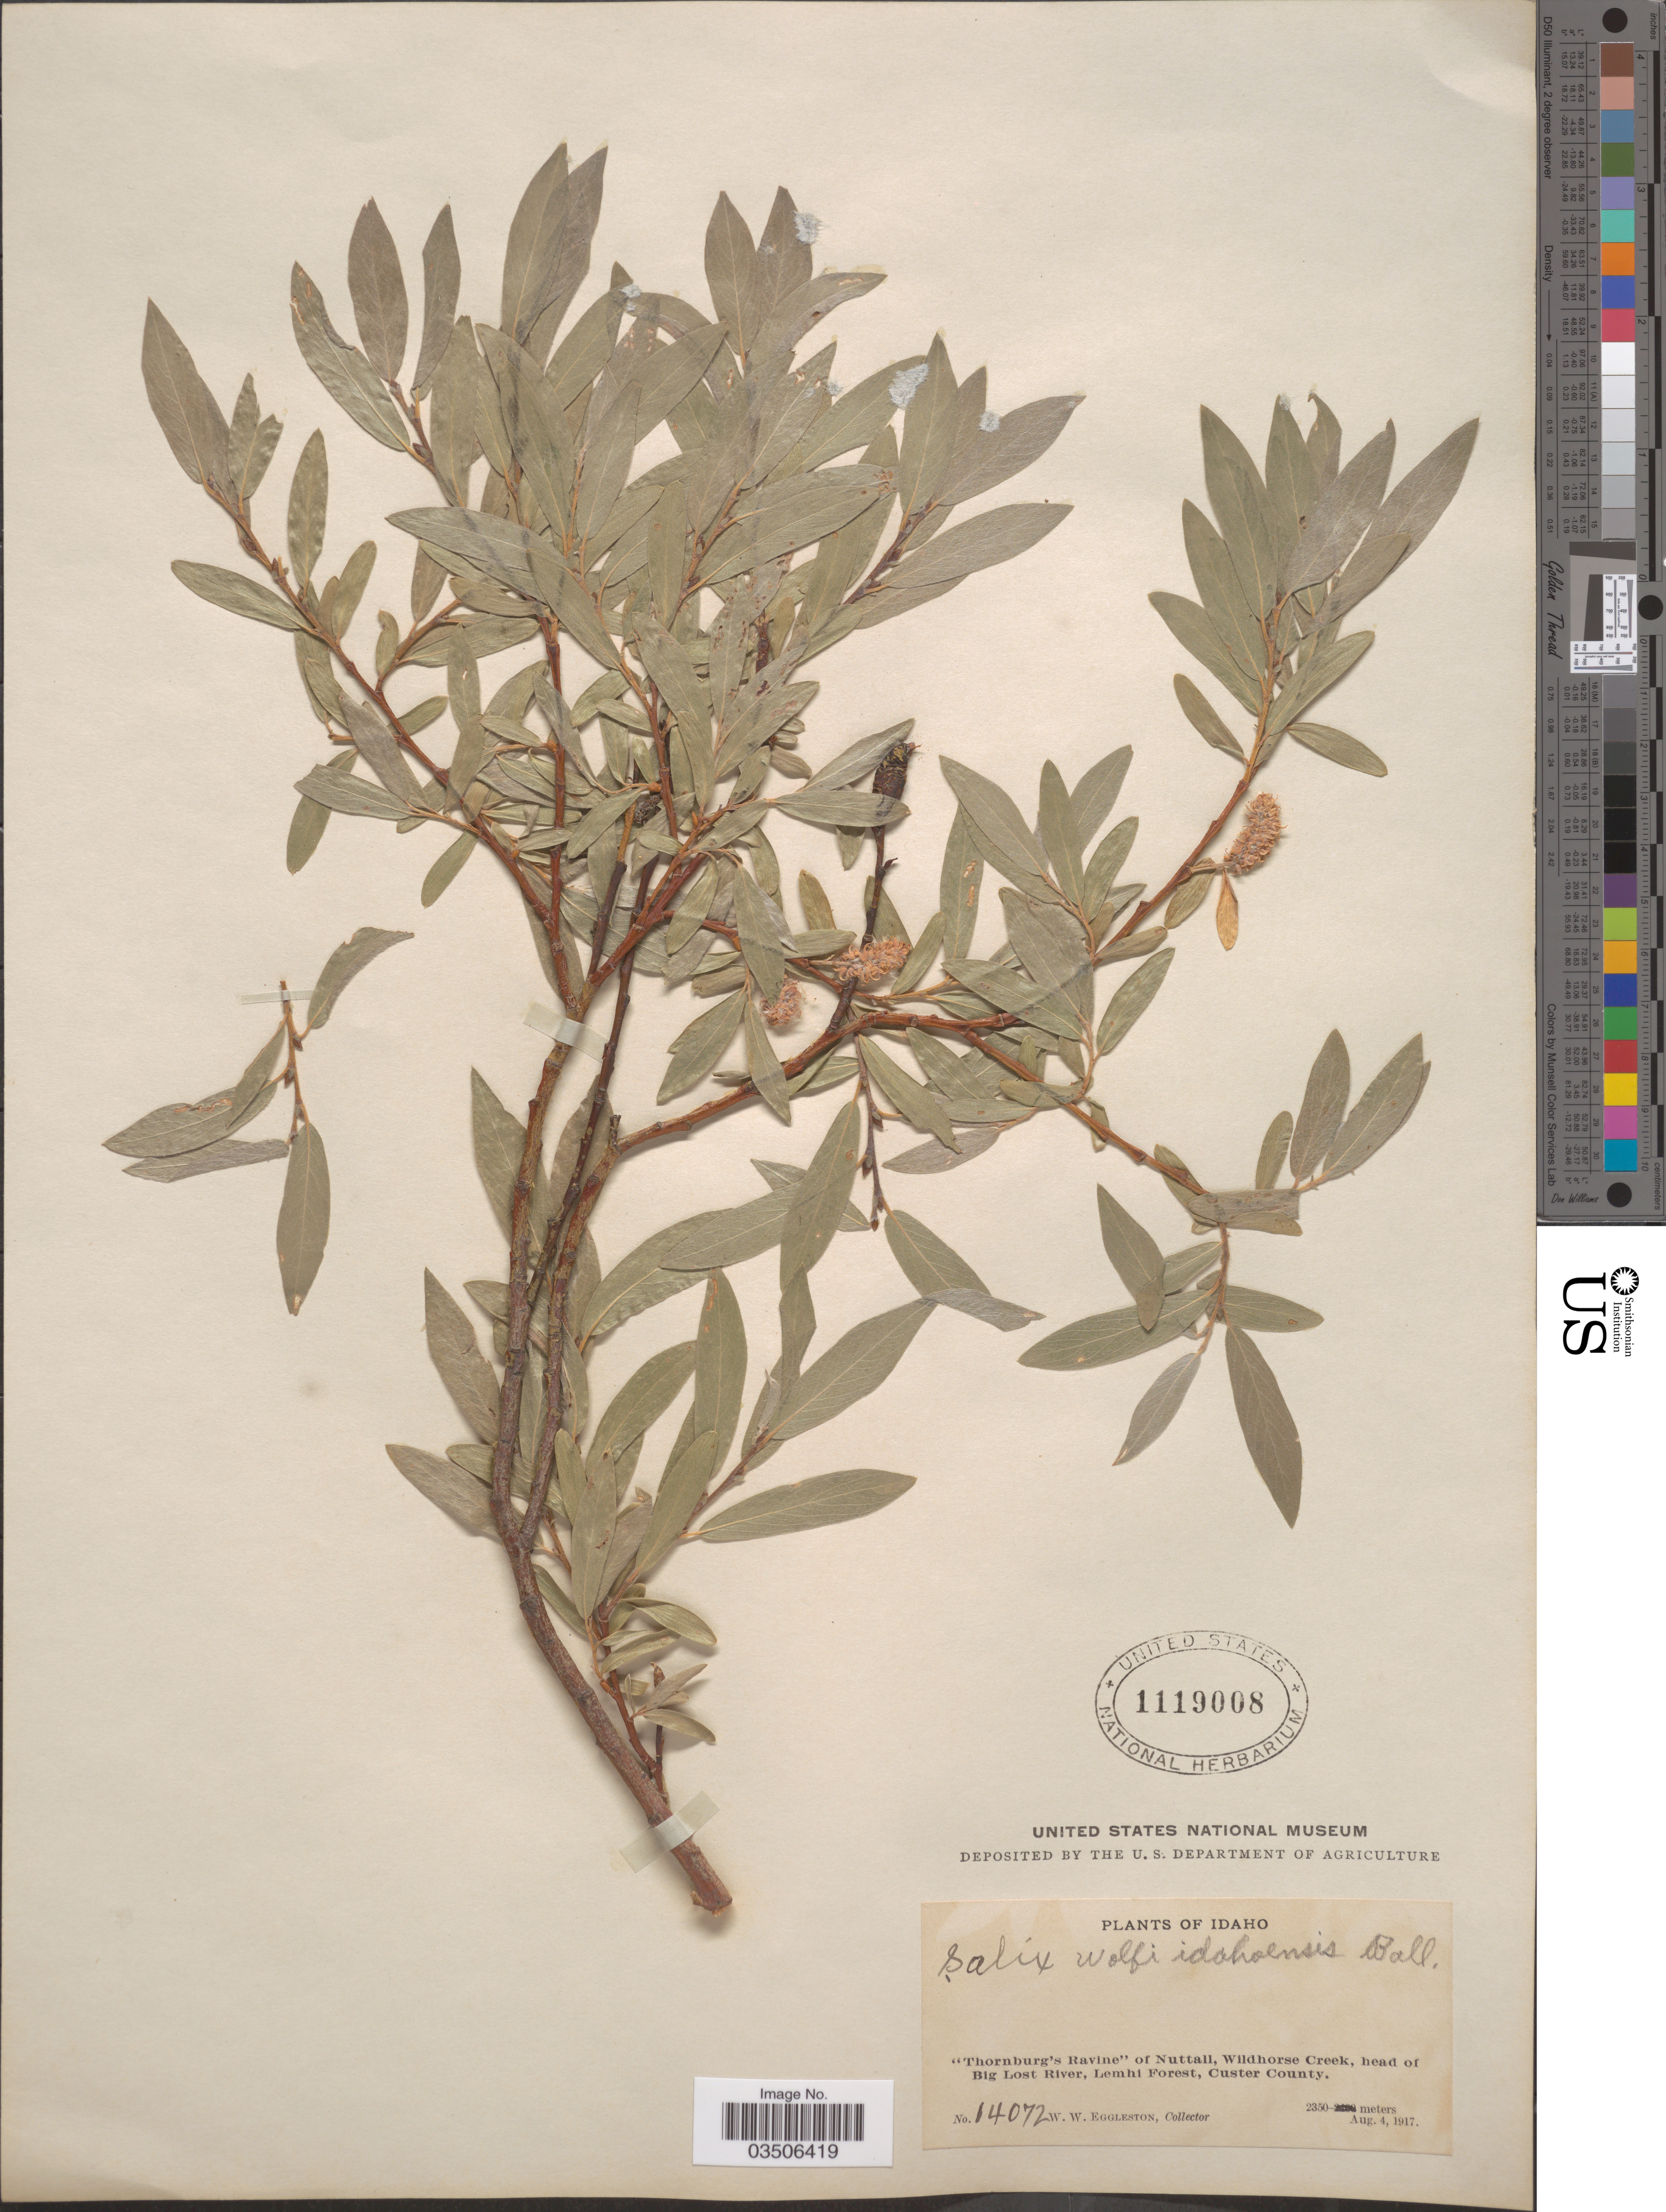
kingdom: Plantae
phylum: Tracheophyta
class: Magnoliopsida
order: Malpighiales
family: Salicaceae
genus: Salix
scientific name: Salix wolfii var. idahoensis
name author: C.R. Ball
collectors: W. W. Eggleston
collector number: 14072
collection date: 1917-08-04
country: United States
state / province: Idaho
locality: Thornburg's Ravine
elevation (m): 2350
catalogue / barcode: US 1119008